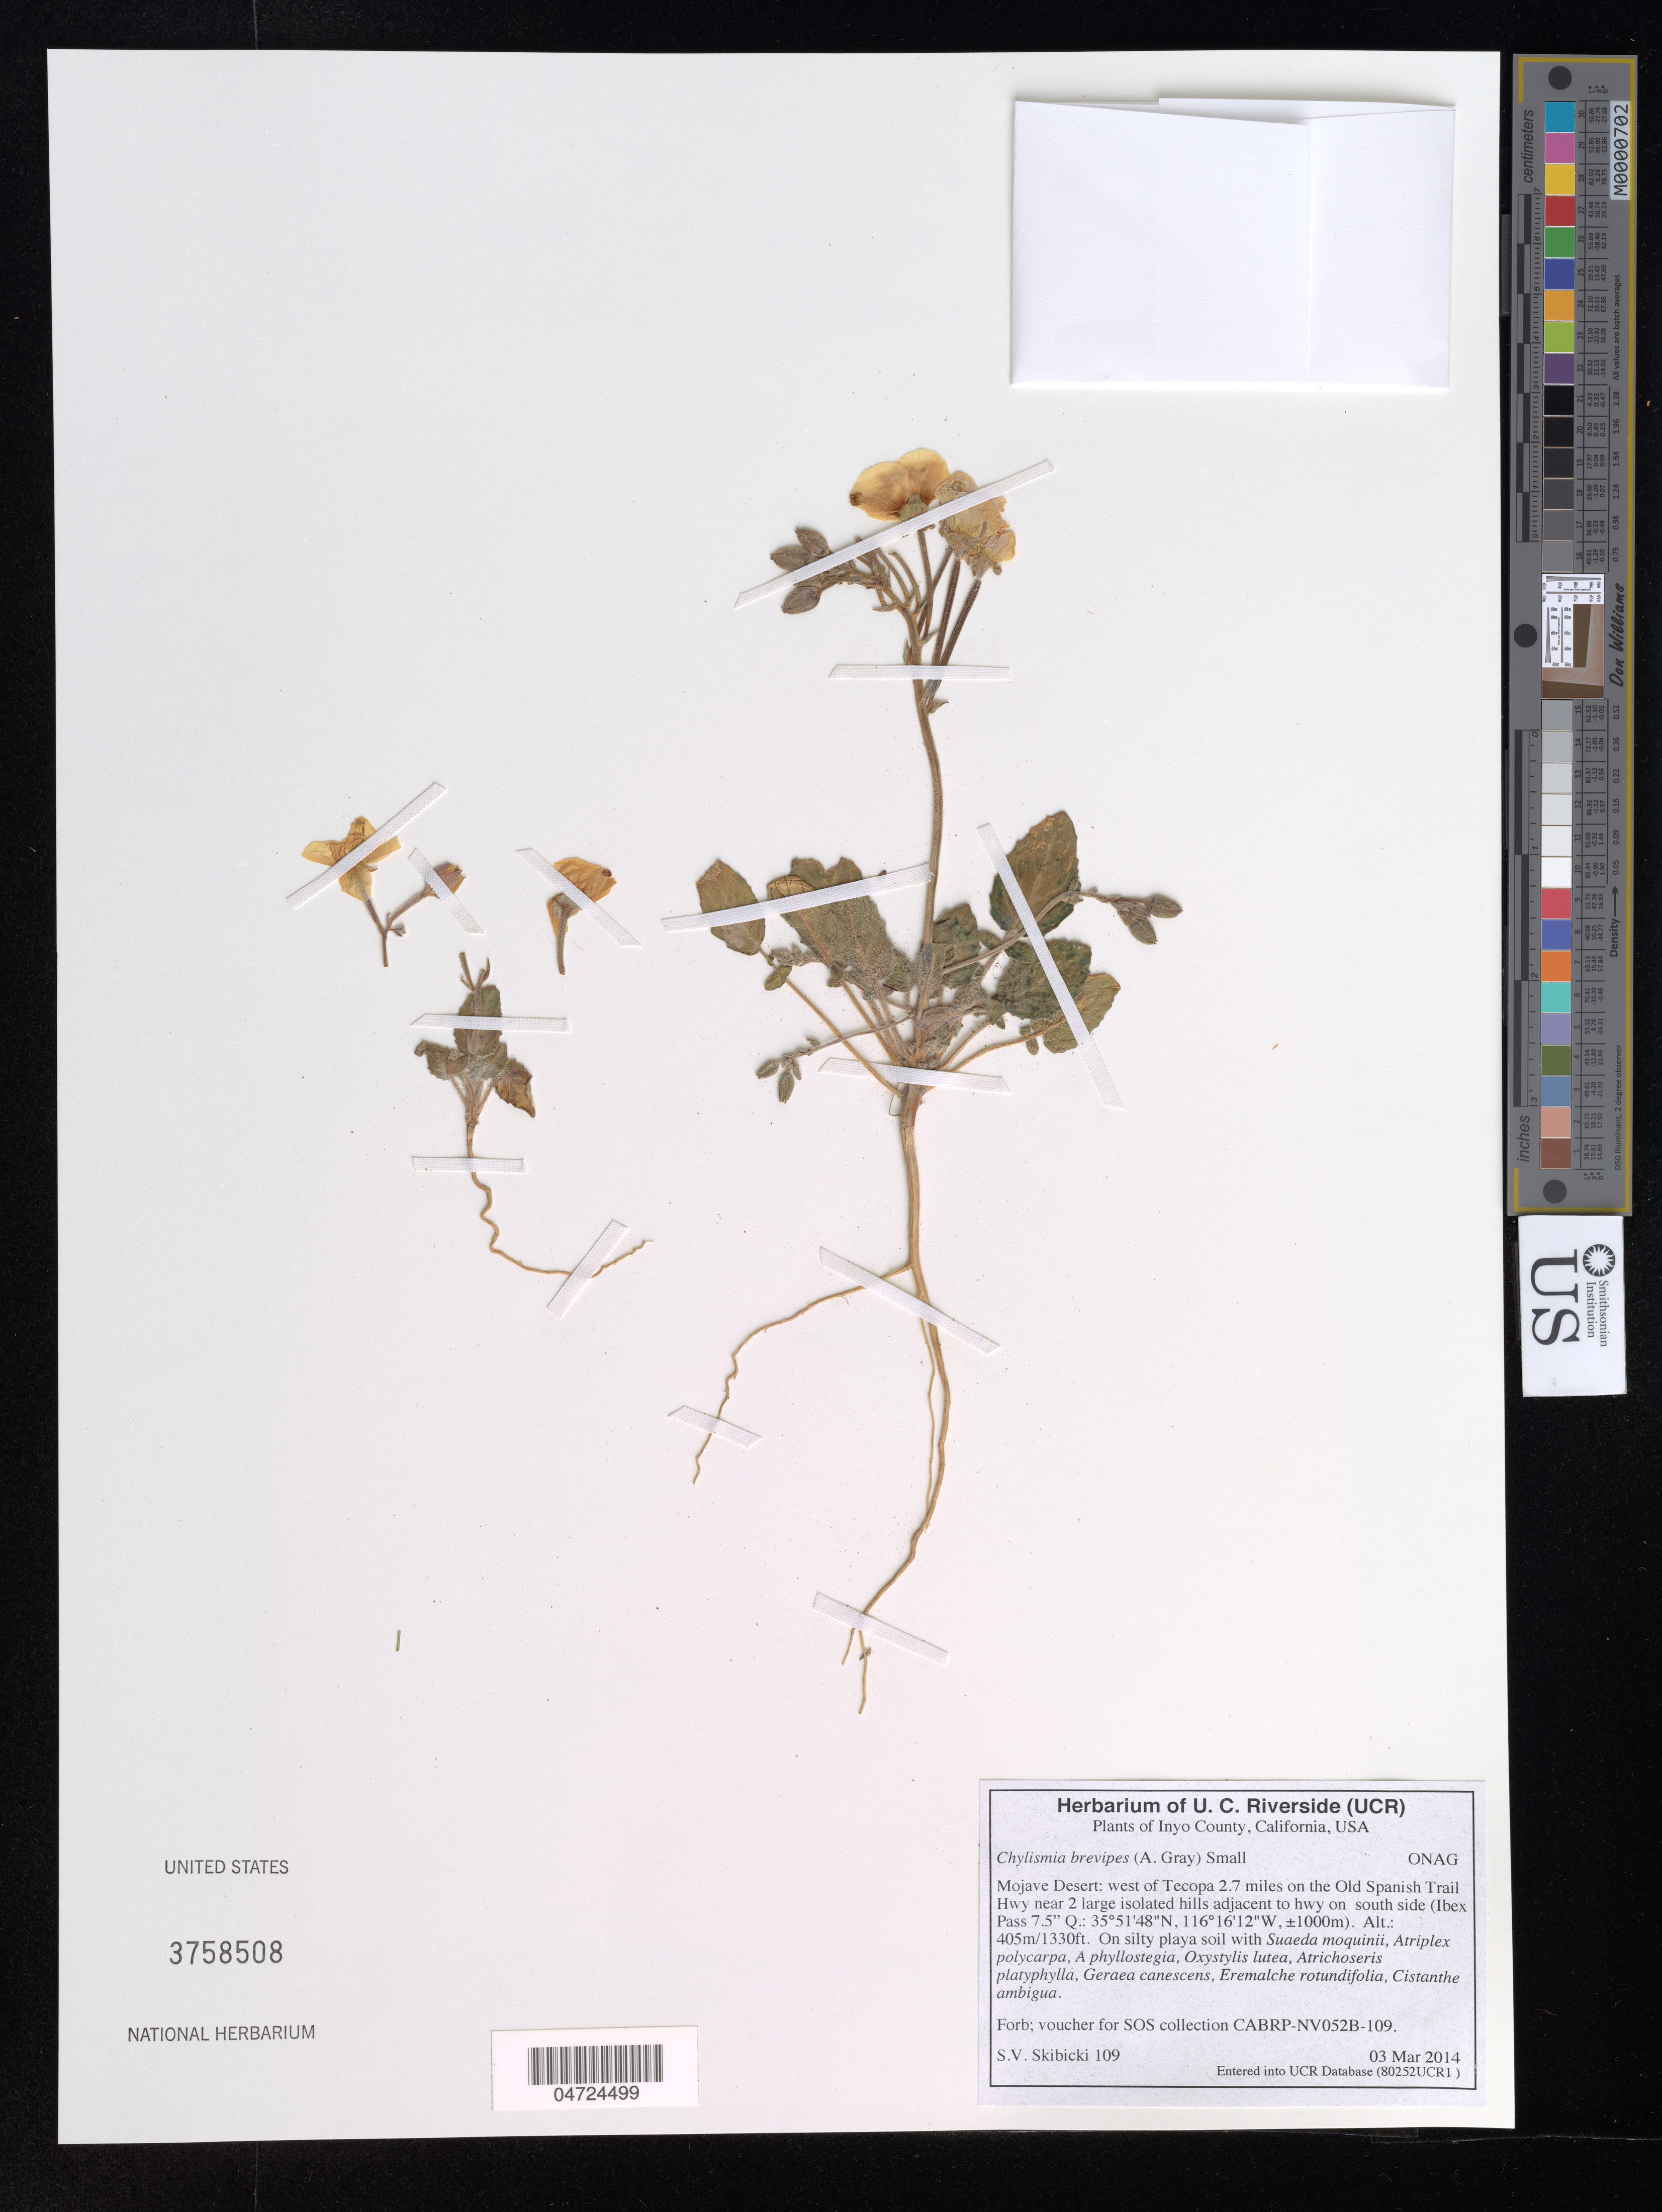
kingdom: Plantae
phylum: Tracheophyta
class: Magnoliopsida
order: Myrtales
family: Onagraceae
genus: Chylismia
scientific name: Chylismia brevipes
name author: (A. Gray) Small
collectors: S. Skibicki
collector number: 109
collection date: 2014-03-03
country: United States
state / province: California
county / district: Inyo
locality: Inyo County. Mojave Desert: west of Tecopa 2.7 miles on the Old Spanish Trail Hwy near 2 large isolated hills adjacent to hwy on south side (Ibex Pass 7.5" Q.).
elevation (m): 405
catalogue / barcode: US 3758508